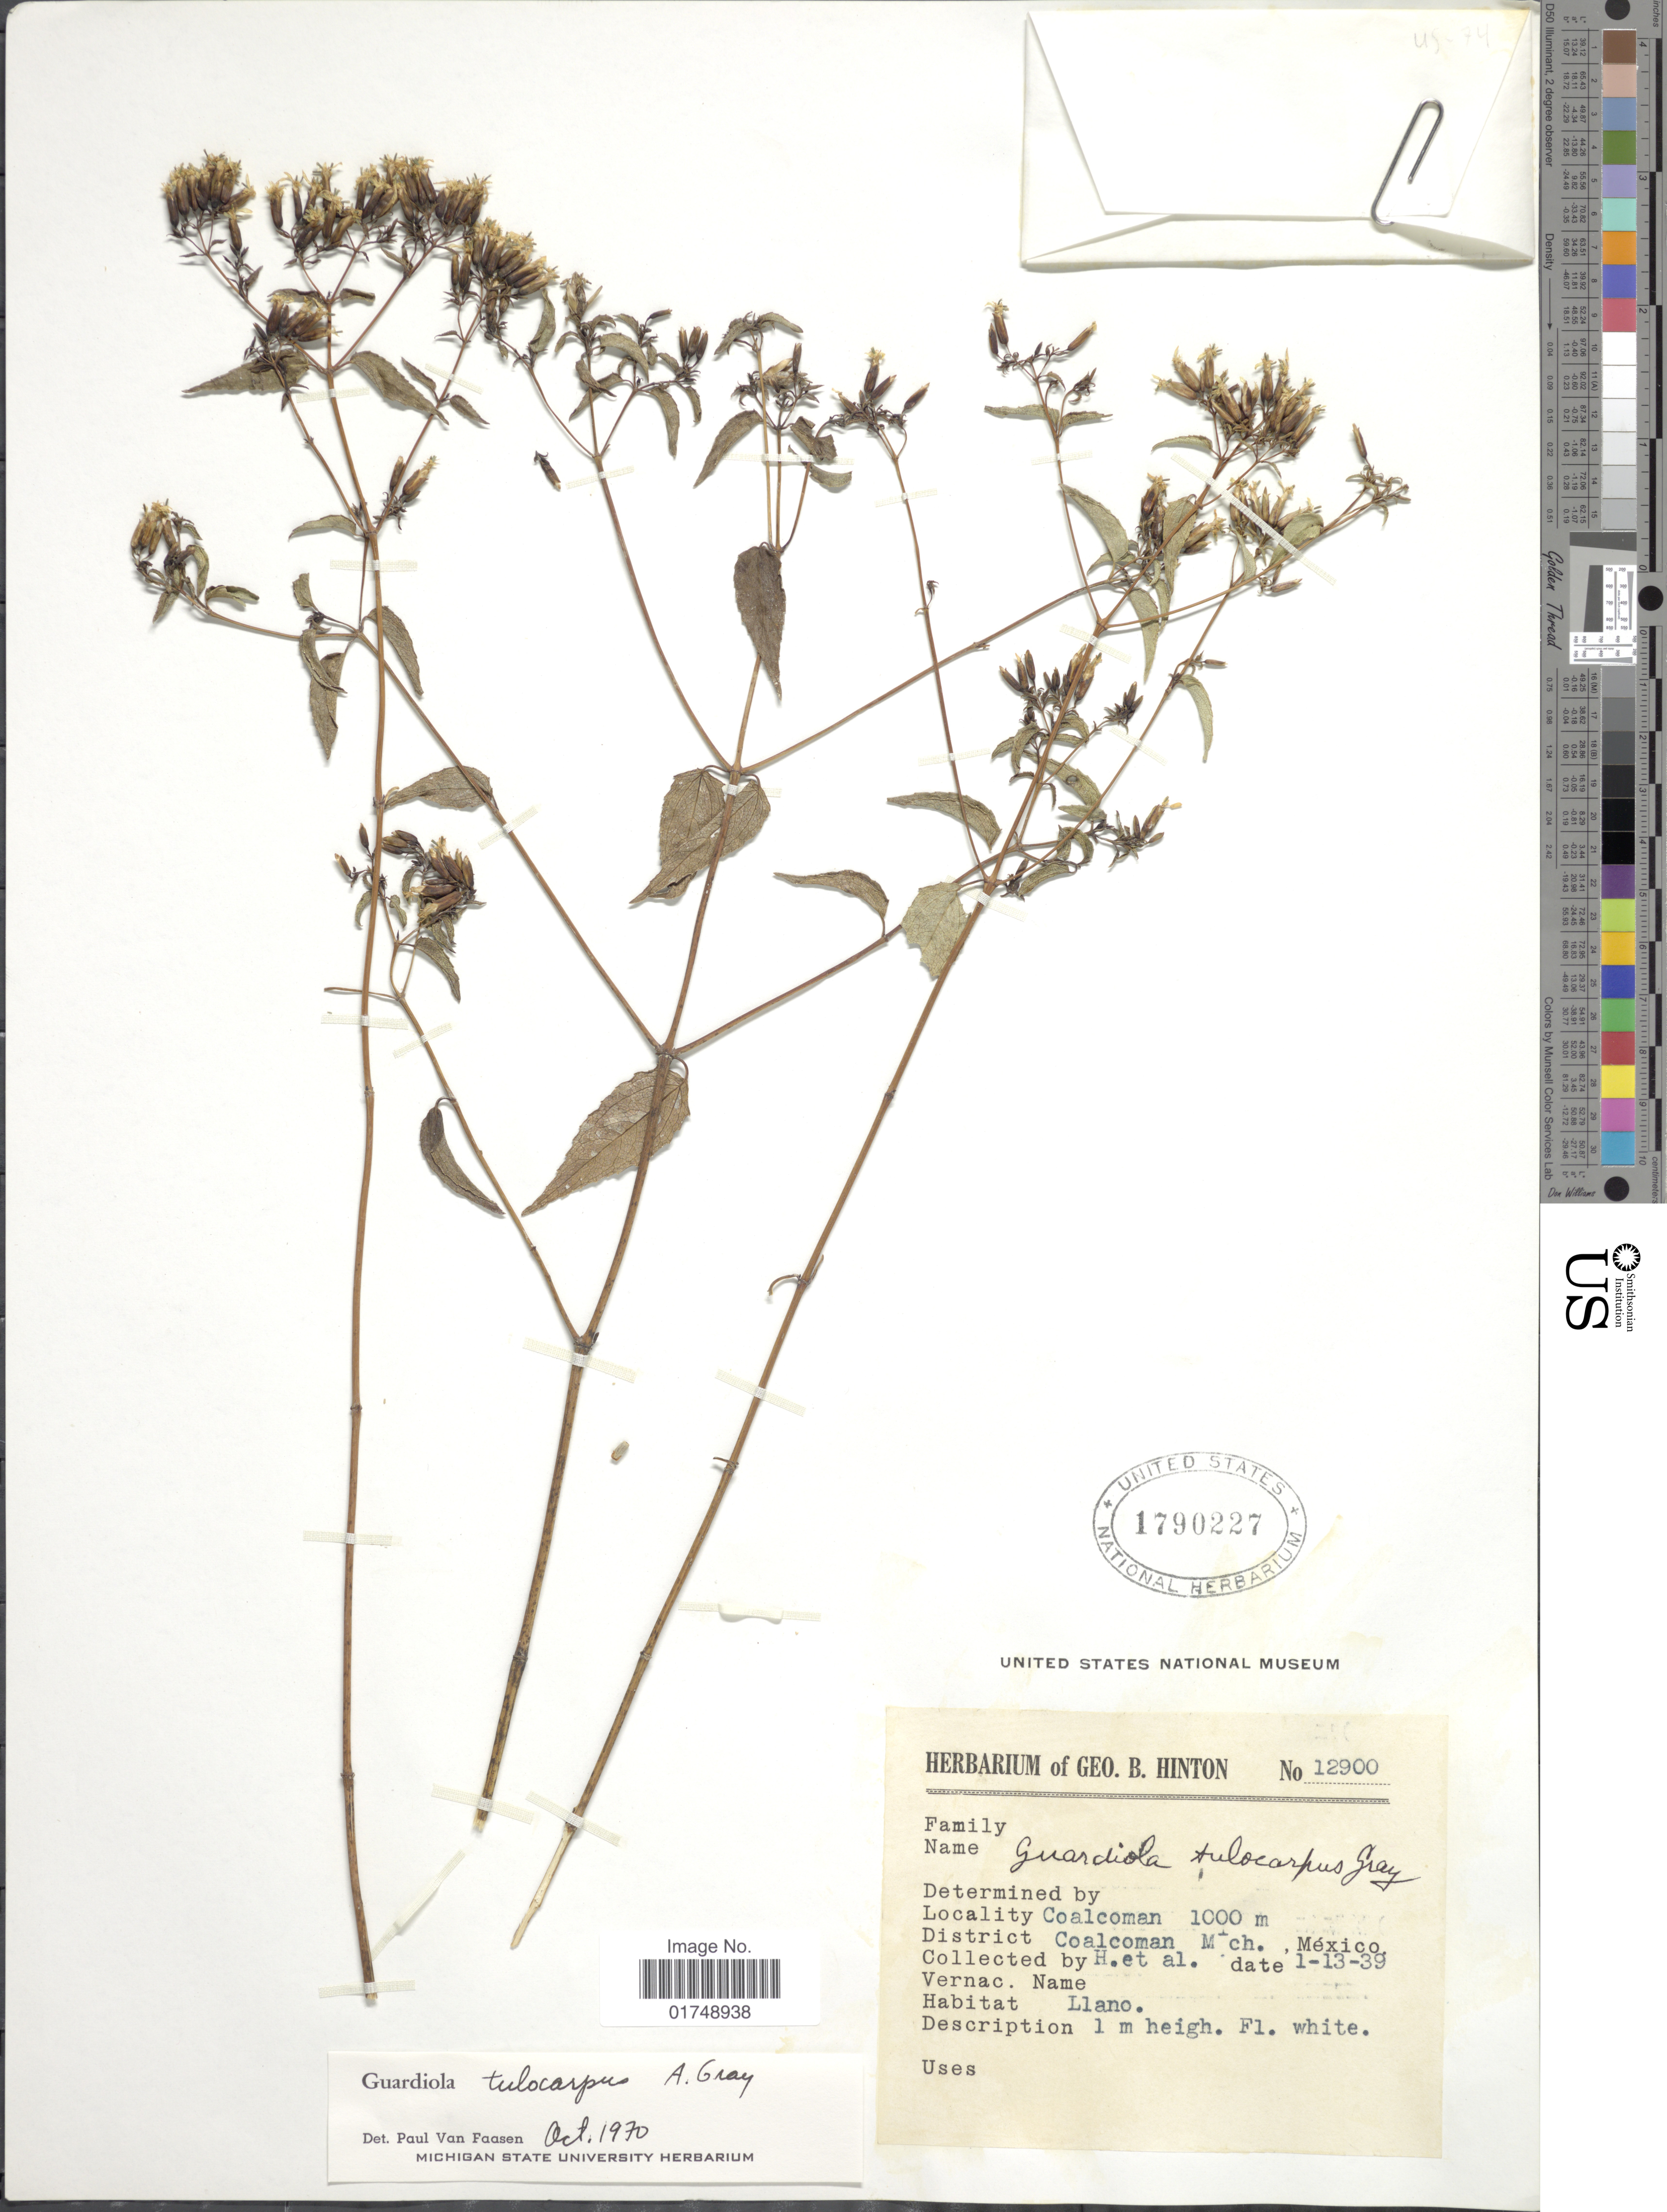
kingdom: Plantae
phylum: Tracheophyta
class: Magnoliopsida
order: Asterales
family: Asteraceae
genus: Guardiola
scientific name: Guardiola tulocarpus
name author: A. Gray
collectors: G. B. Hinton & et al.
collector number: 12900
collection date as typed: Transcribed d/m/y: 13/1/39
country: Mexico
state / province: Michoacán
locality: Coalcoman, District. Coalcoman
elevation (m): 1000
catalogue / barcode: US 1790227